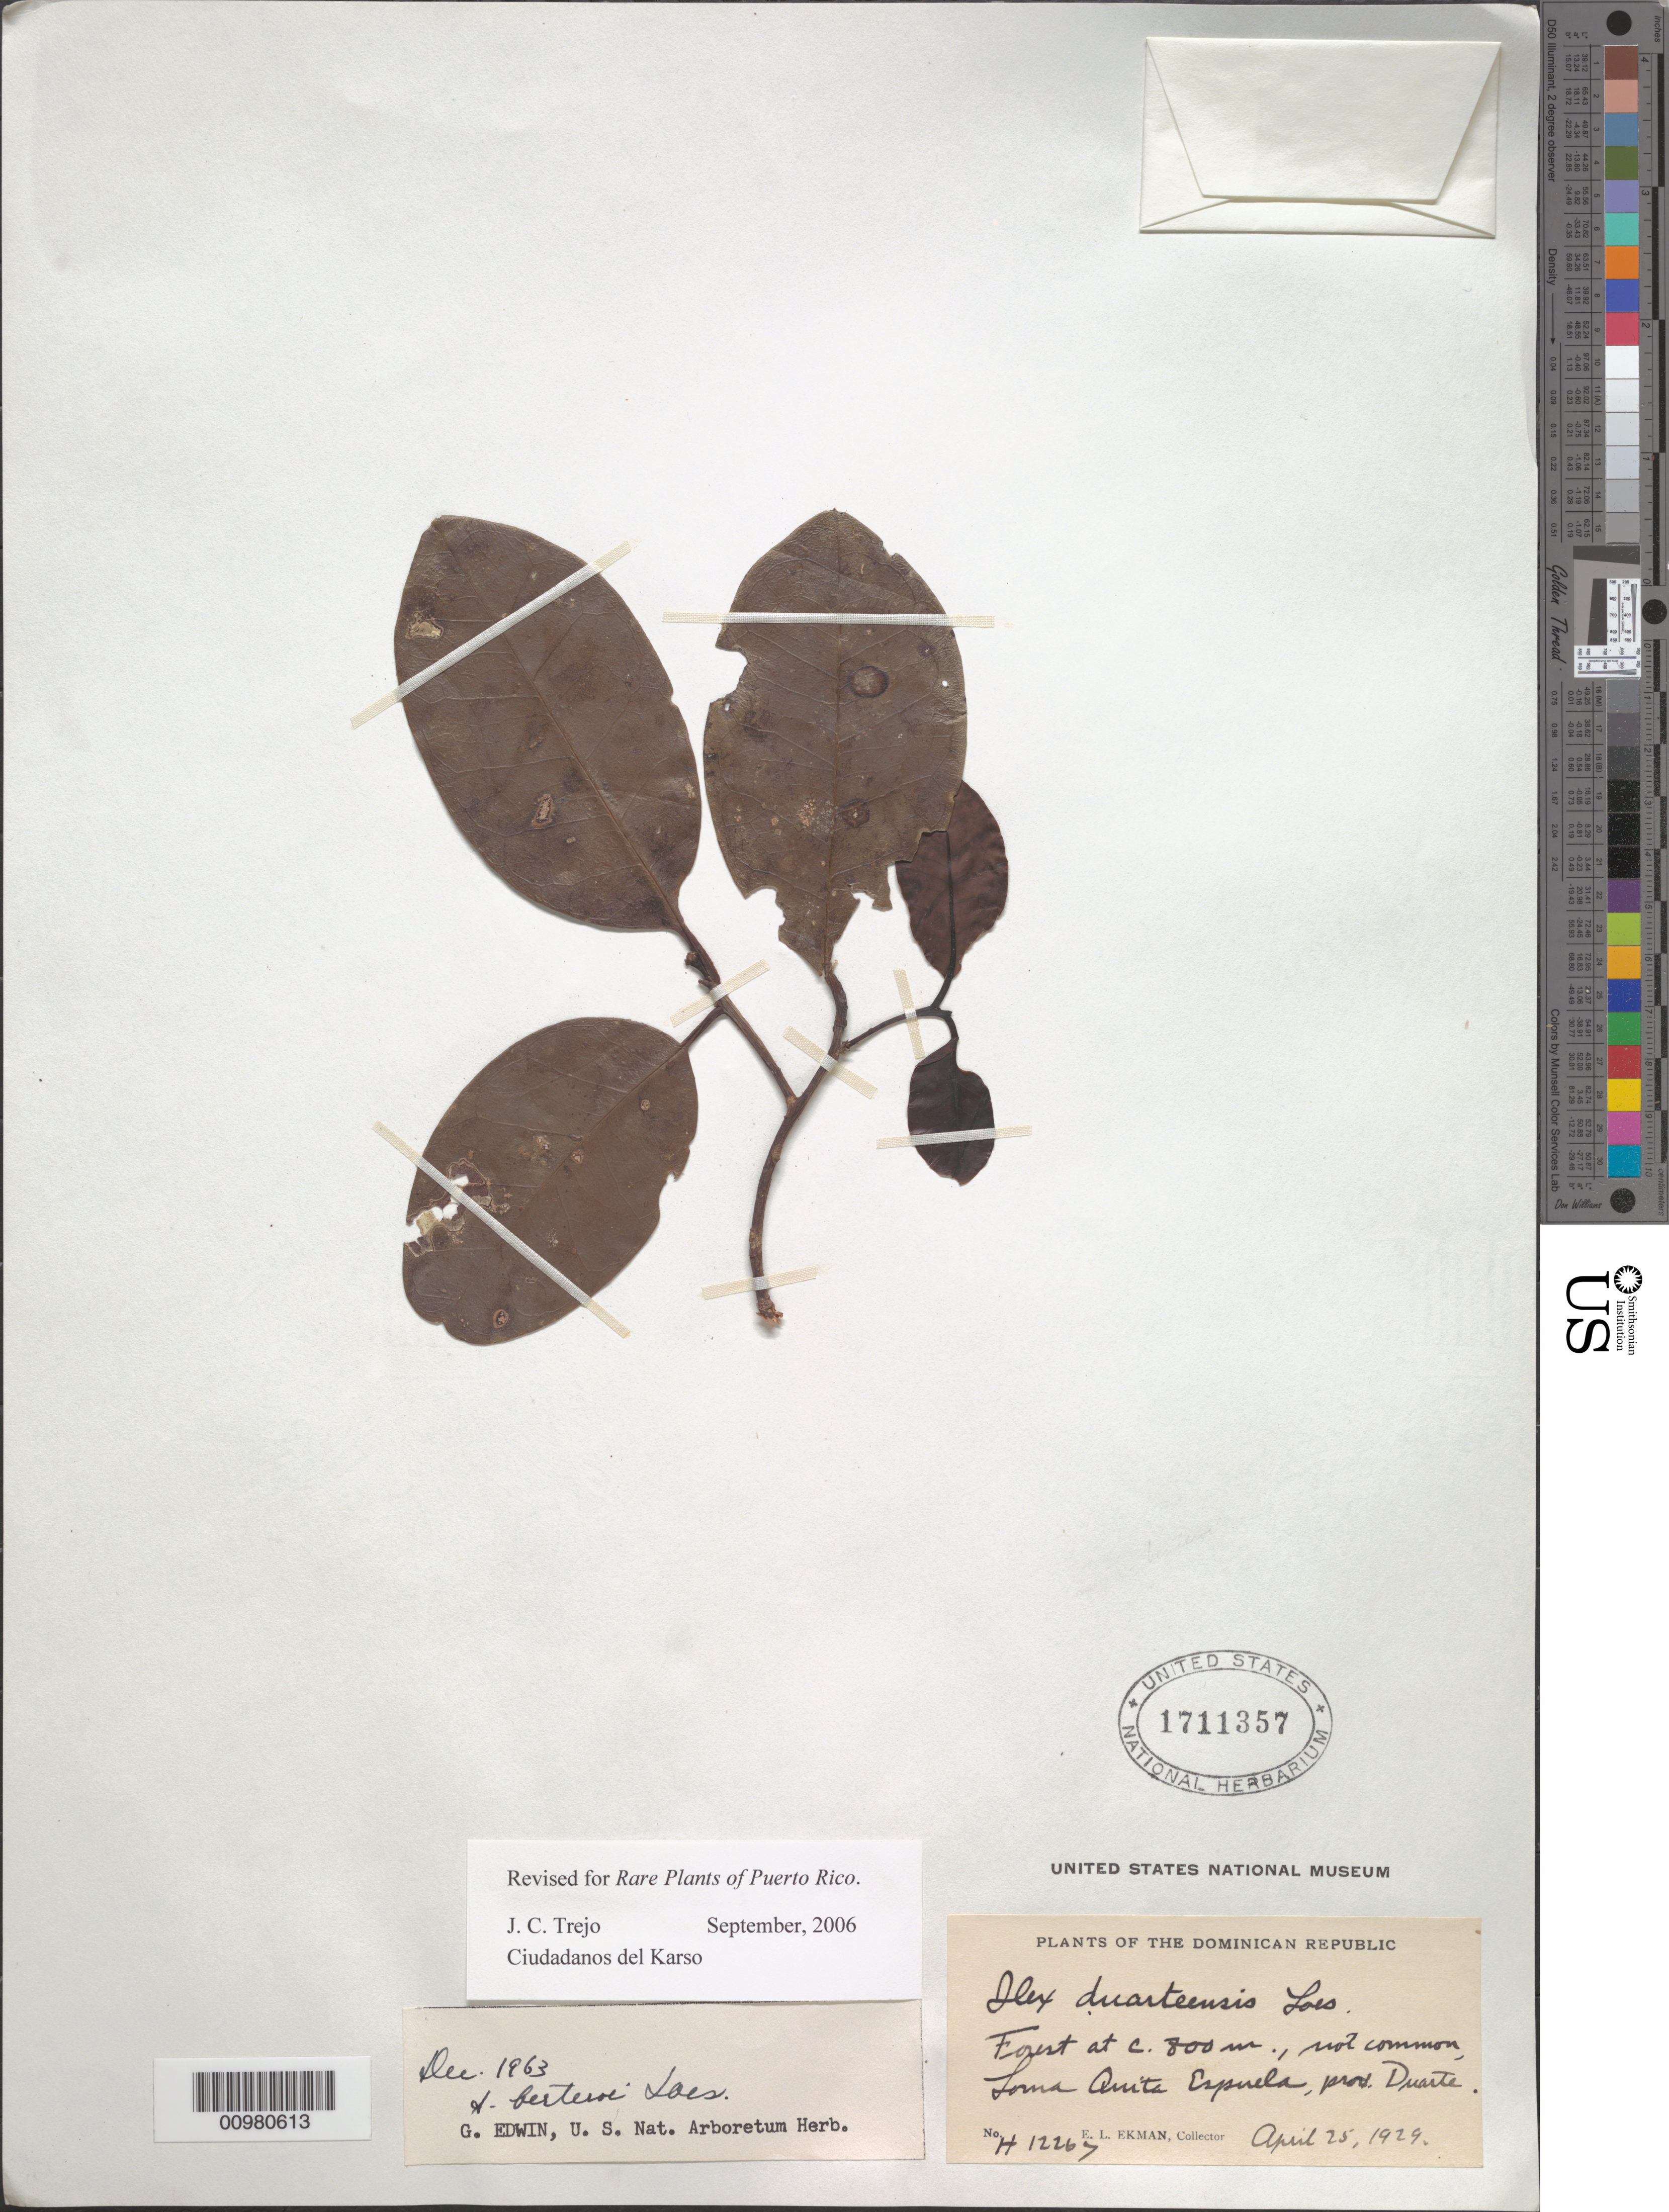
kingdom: Plantae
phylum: Tracheophyta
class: Magnoliopsida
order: Aquifoliales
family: Aquifoliaceae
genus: Ilex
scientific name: Ilex berteroi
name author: Loes.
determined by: Trejo-Torres, J. C.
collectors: E. L. Ekman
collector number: H 12267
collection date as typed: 25 Apr 1929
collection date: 1929-04-25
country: Dominican Republic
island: Hispaniola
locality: Loma Qinta-Espuela, prov. Duarte, Cordillera Septentrional.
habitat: Forest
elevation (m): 800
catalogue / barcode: US 1711357